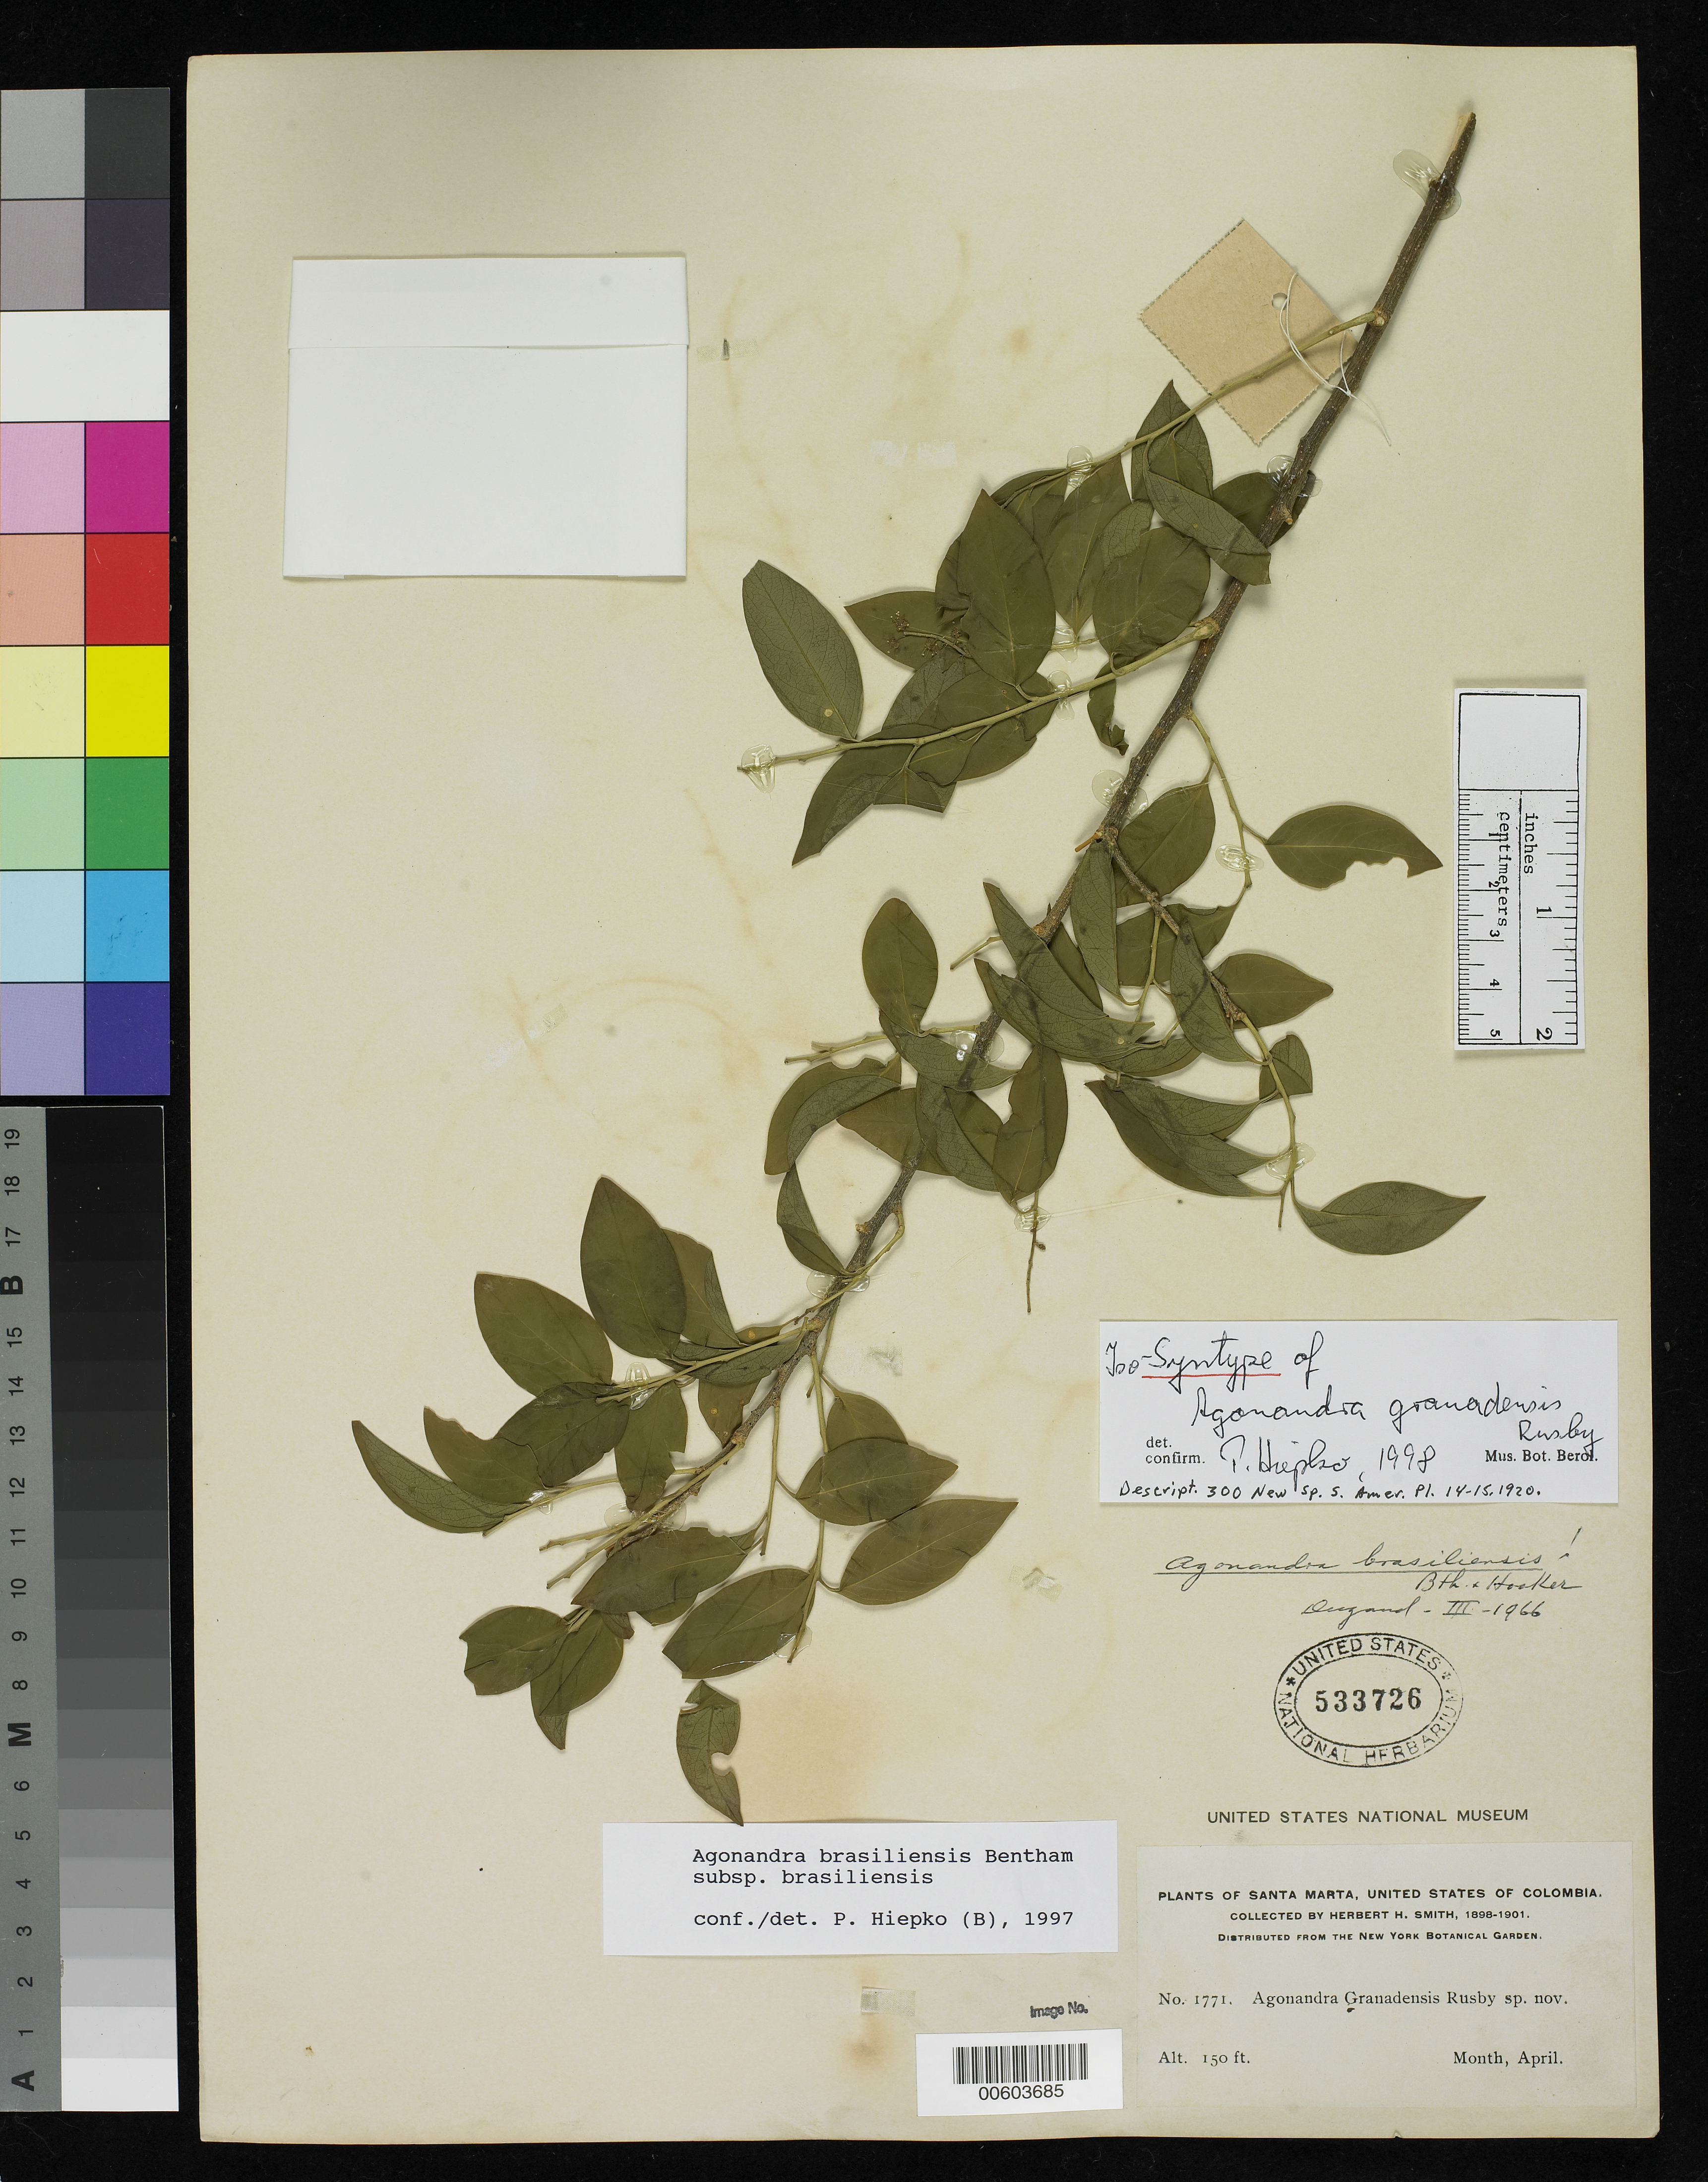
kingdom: Plantae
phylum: Tracheophyta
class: Magnoliopsida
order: Santalales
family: Opiliaceae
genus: Agonandra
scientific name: Agonandra granatensis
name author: Rusby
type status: Isosyntype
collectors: Herbert H. Smith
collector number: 1771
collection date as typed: Apr 1898 to -- Apr 1901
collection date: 1898-04/1901-04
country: Colombia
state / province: Magdalena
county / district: Santa Marta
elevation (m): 46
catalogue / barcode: US 533726